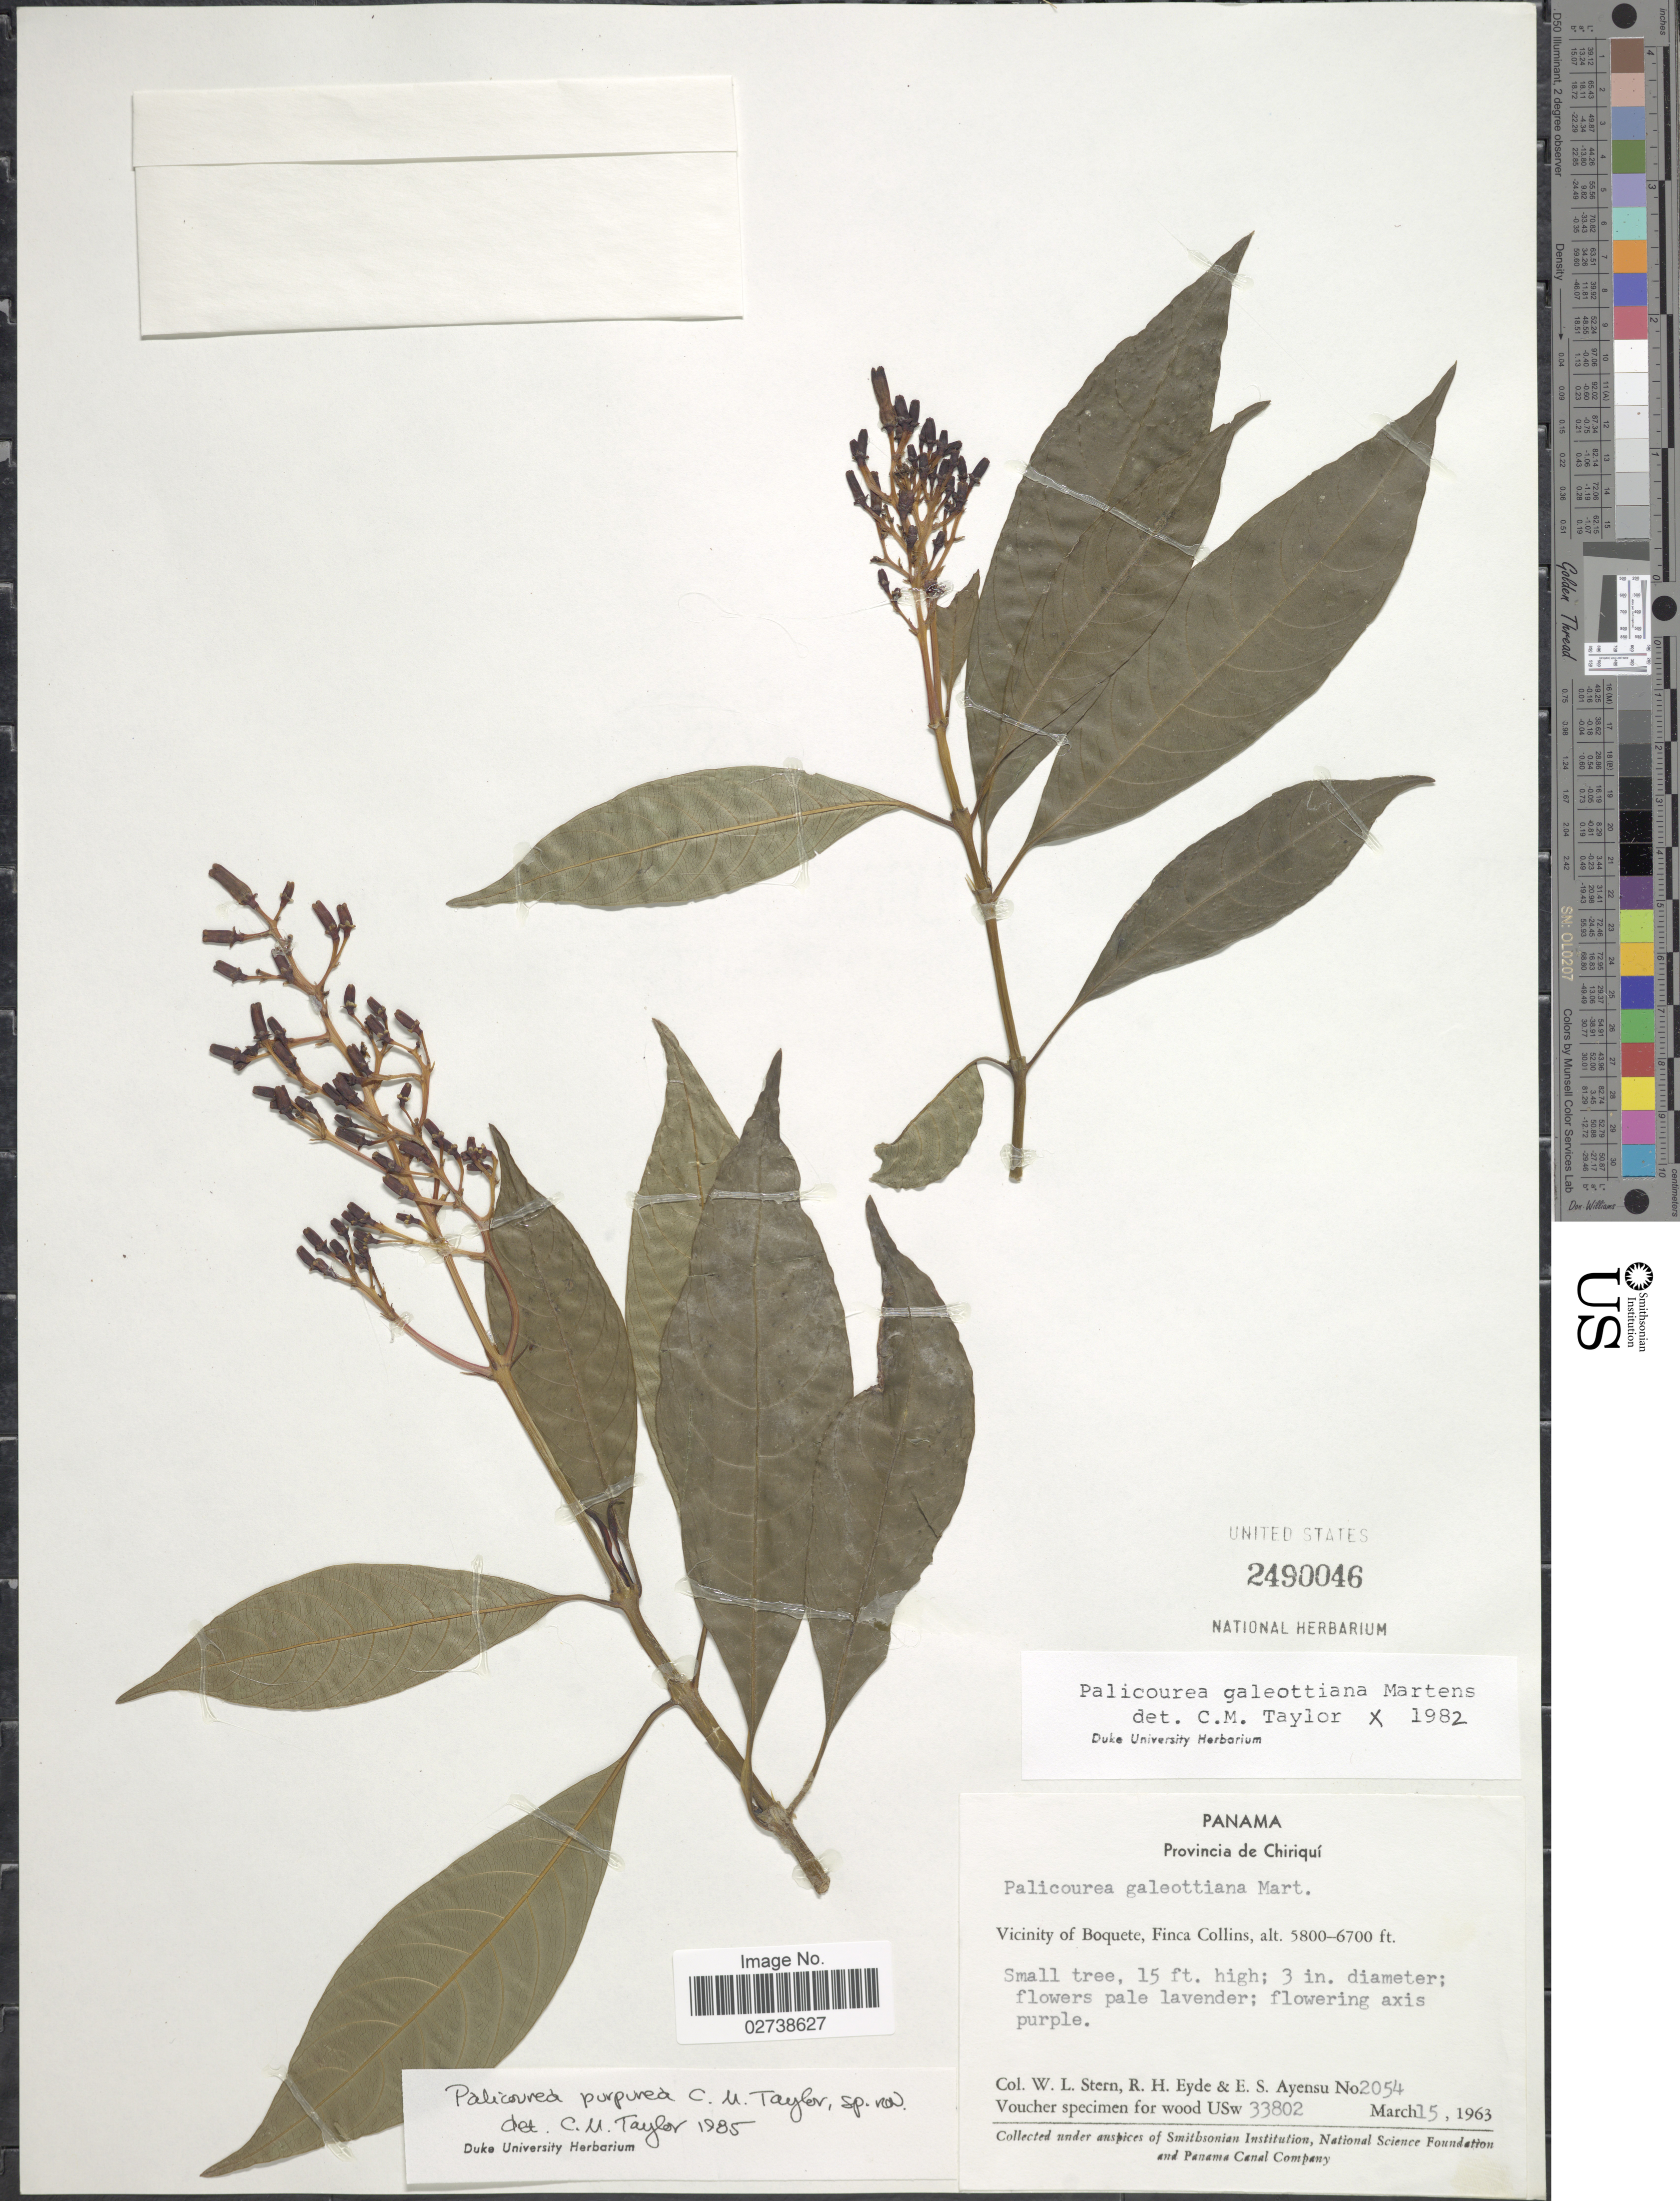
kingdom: Plantae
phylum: Tracheophyta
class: Magnoliopsida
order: Gentianales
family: Rubiaceae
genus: Palicourea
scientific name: Palicourea purpurea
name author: C.M. Taylor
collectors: W. L. Stern, R. H. Eyde & E. S. Ayensu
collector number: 2054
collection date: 1963-03-15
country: Panama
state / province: Chiriqui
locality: Vicinity of Boquete, Finca Collins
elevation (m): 1768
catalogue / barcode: US 2490046